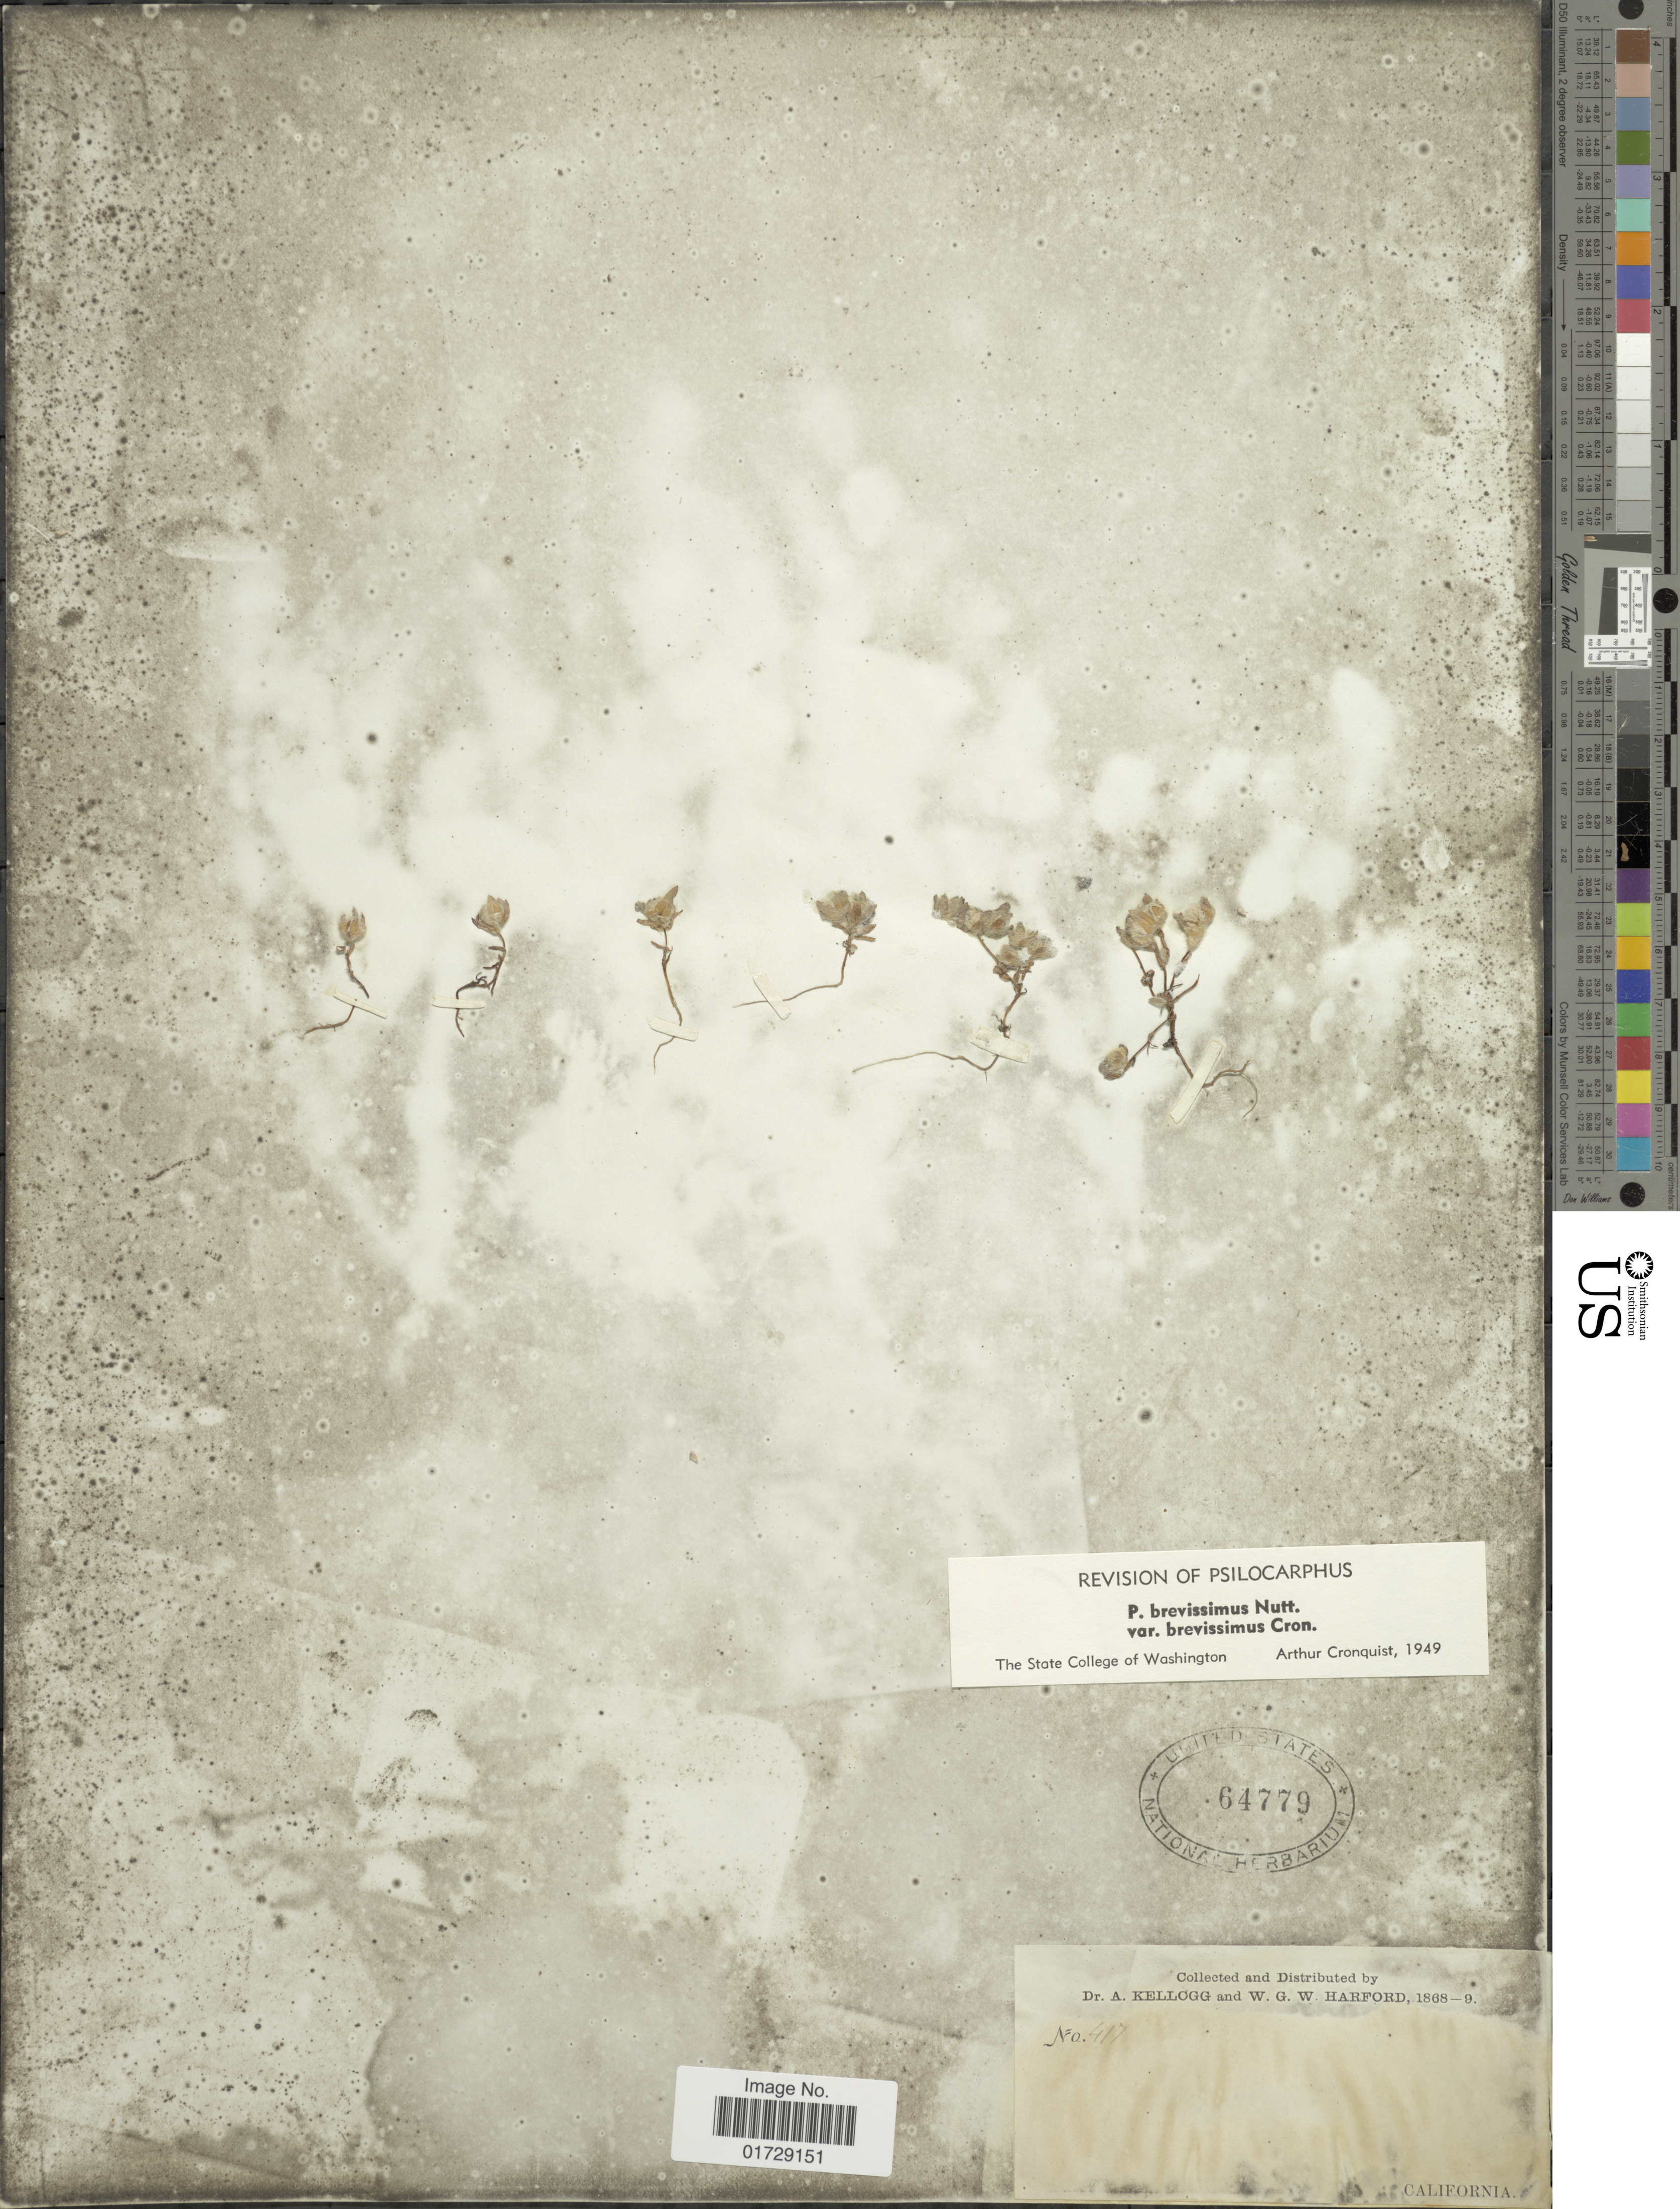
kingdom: Plantae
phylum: Tracheophyta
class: Magnoliopsida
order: Asterales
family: Asteraceae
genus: Psilocarphus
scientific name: Psilocarphus brevissimus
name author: Nutt.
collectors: A. Kellogg & W. G. W. Harford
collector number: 417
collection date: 1868/1869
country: United States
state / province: California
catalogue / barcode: US 64779